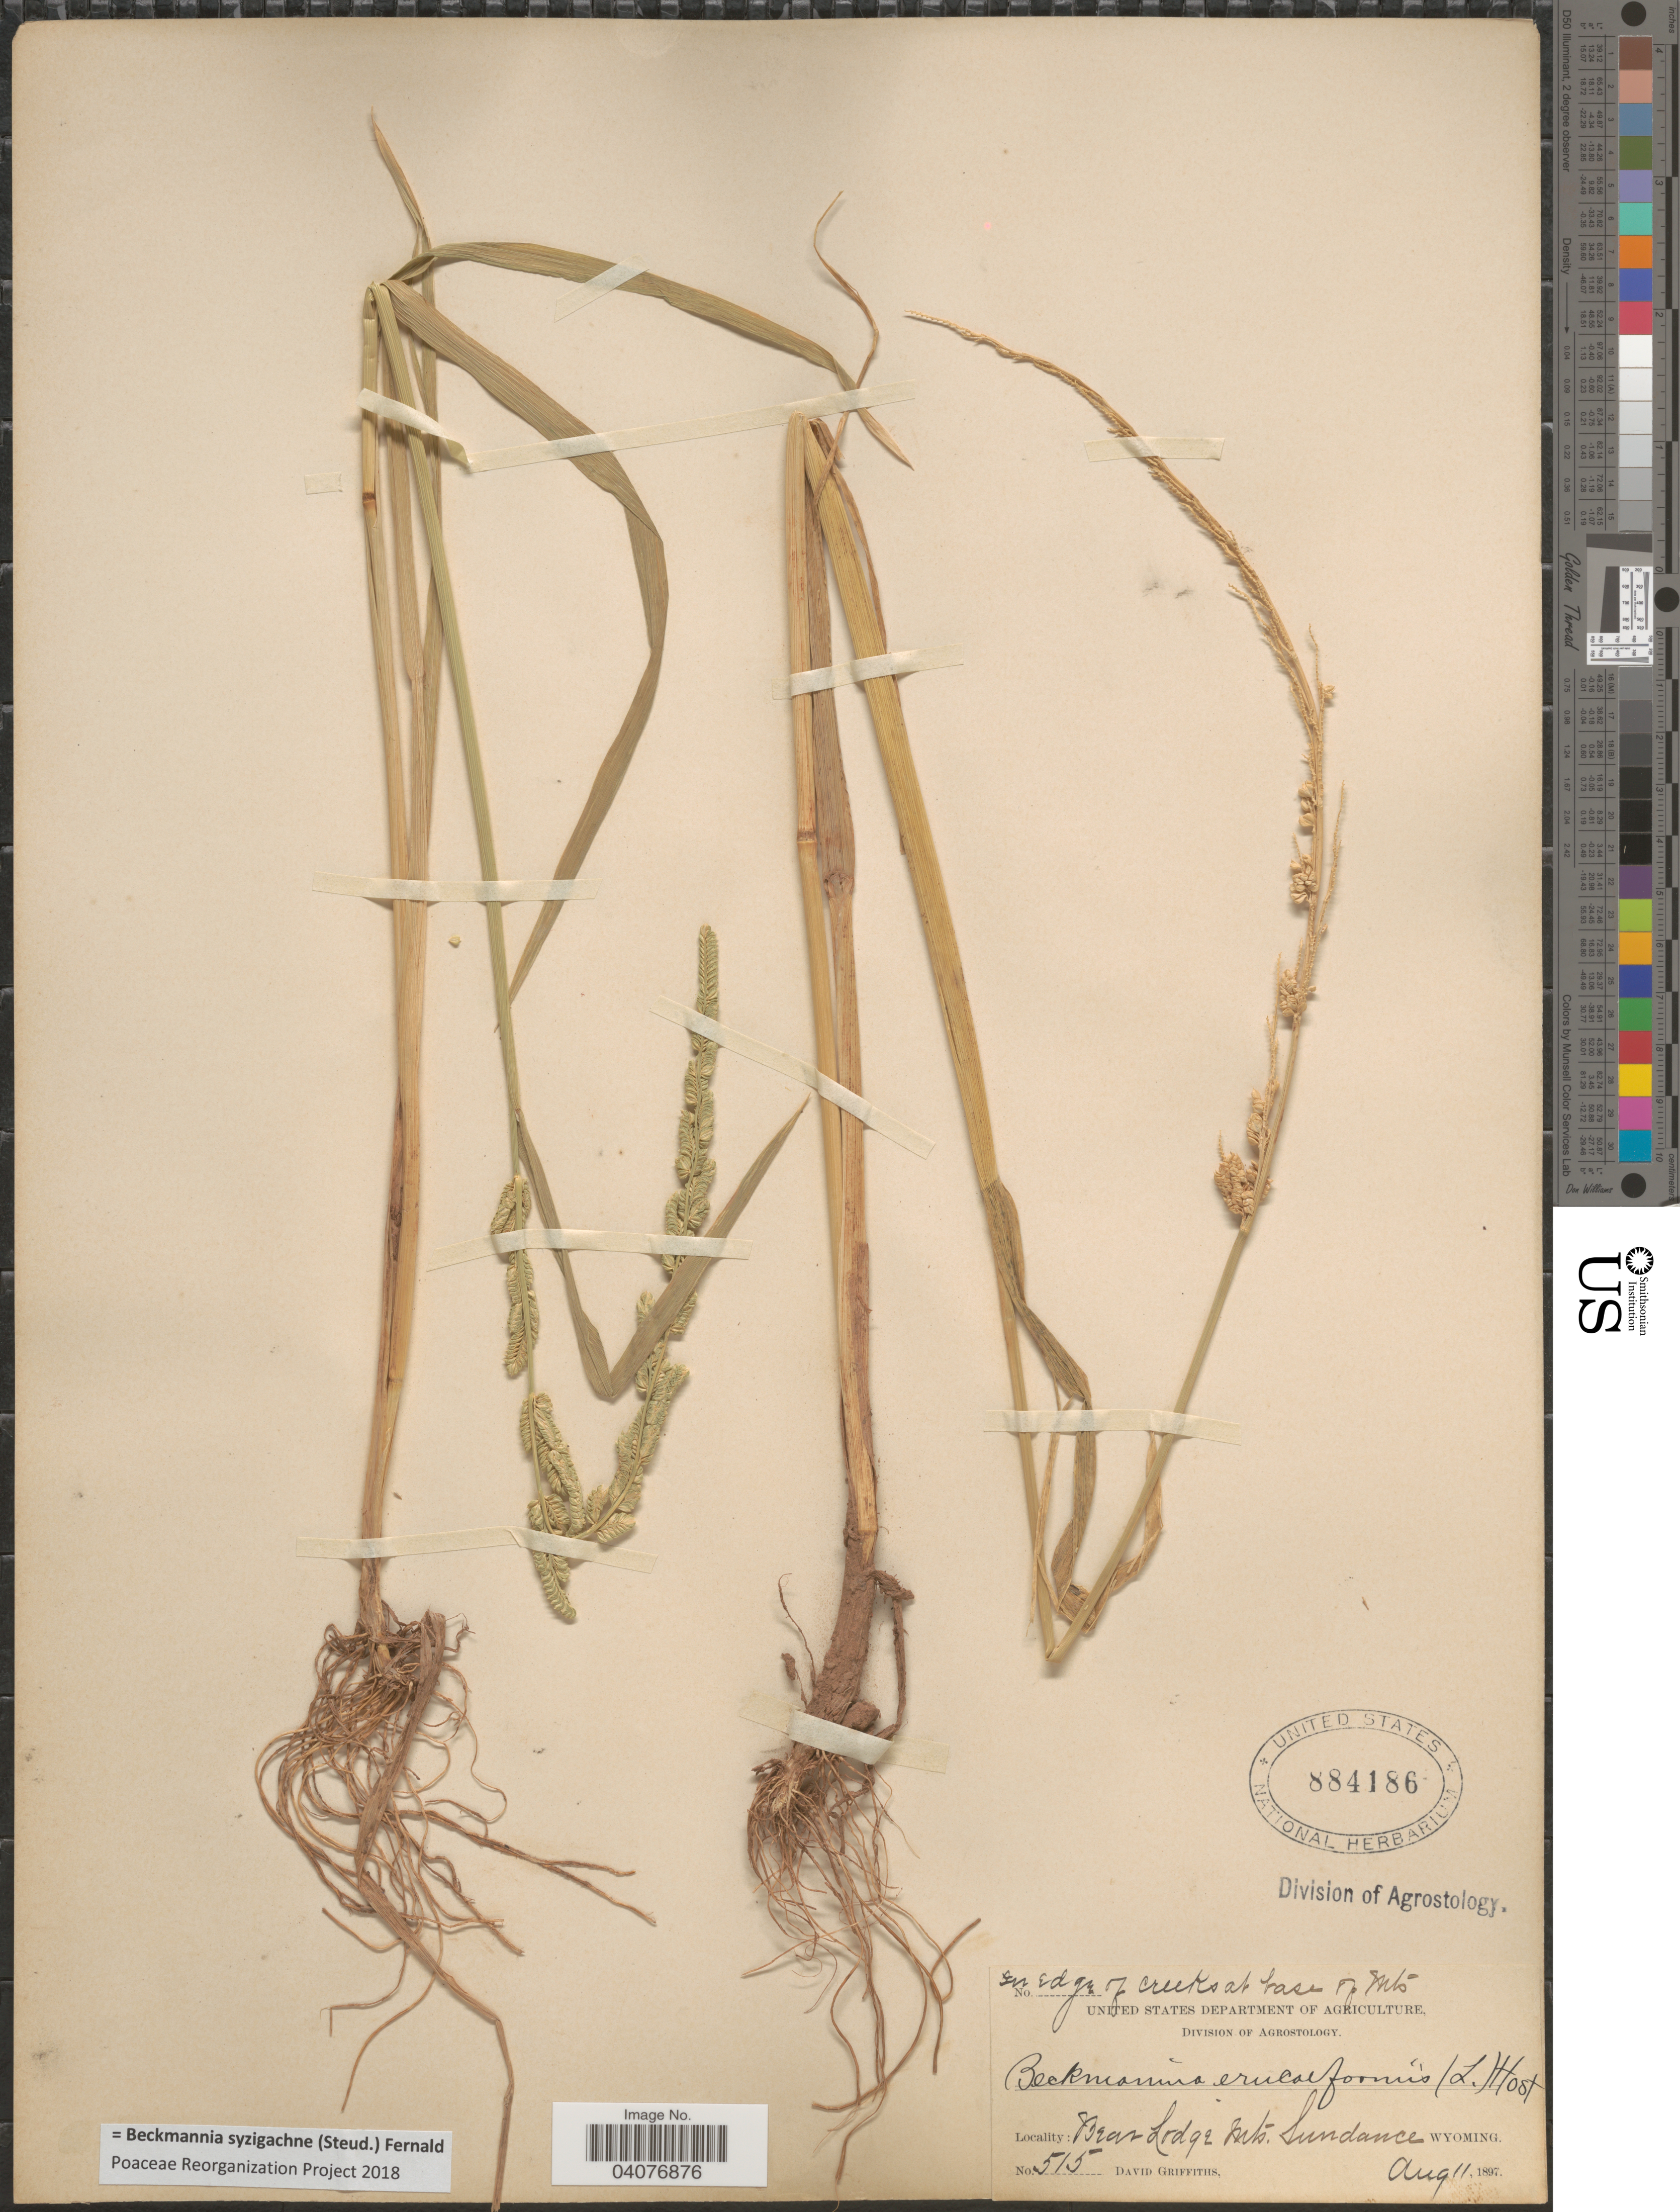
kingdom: Plantae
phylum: Tracheophyta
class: Liliopsida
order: Poales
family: Poaceae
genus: Beckmannia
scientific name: Beckmannia syzigachne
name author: (Steud.) Fernald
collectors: D. Griffiths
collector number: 515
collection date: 1897-08-11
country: United States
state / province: Wyoming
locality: In edge of creeks at base of Mts. Bear Lodge Mts. Sundance.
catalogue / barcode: US 884186